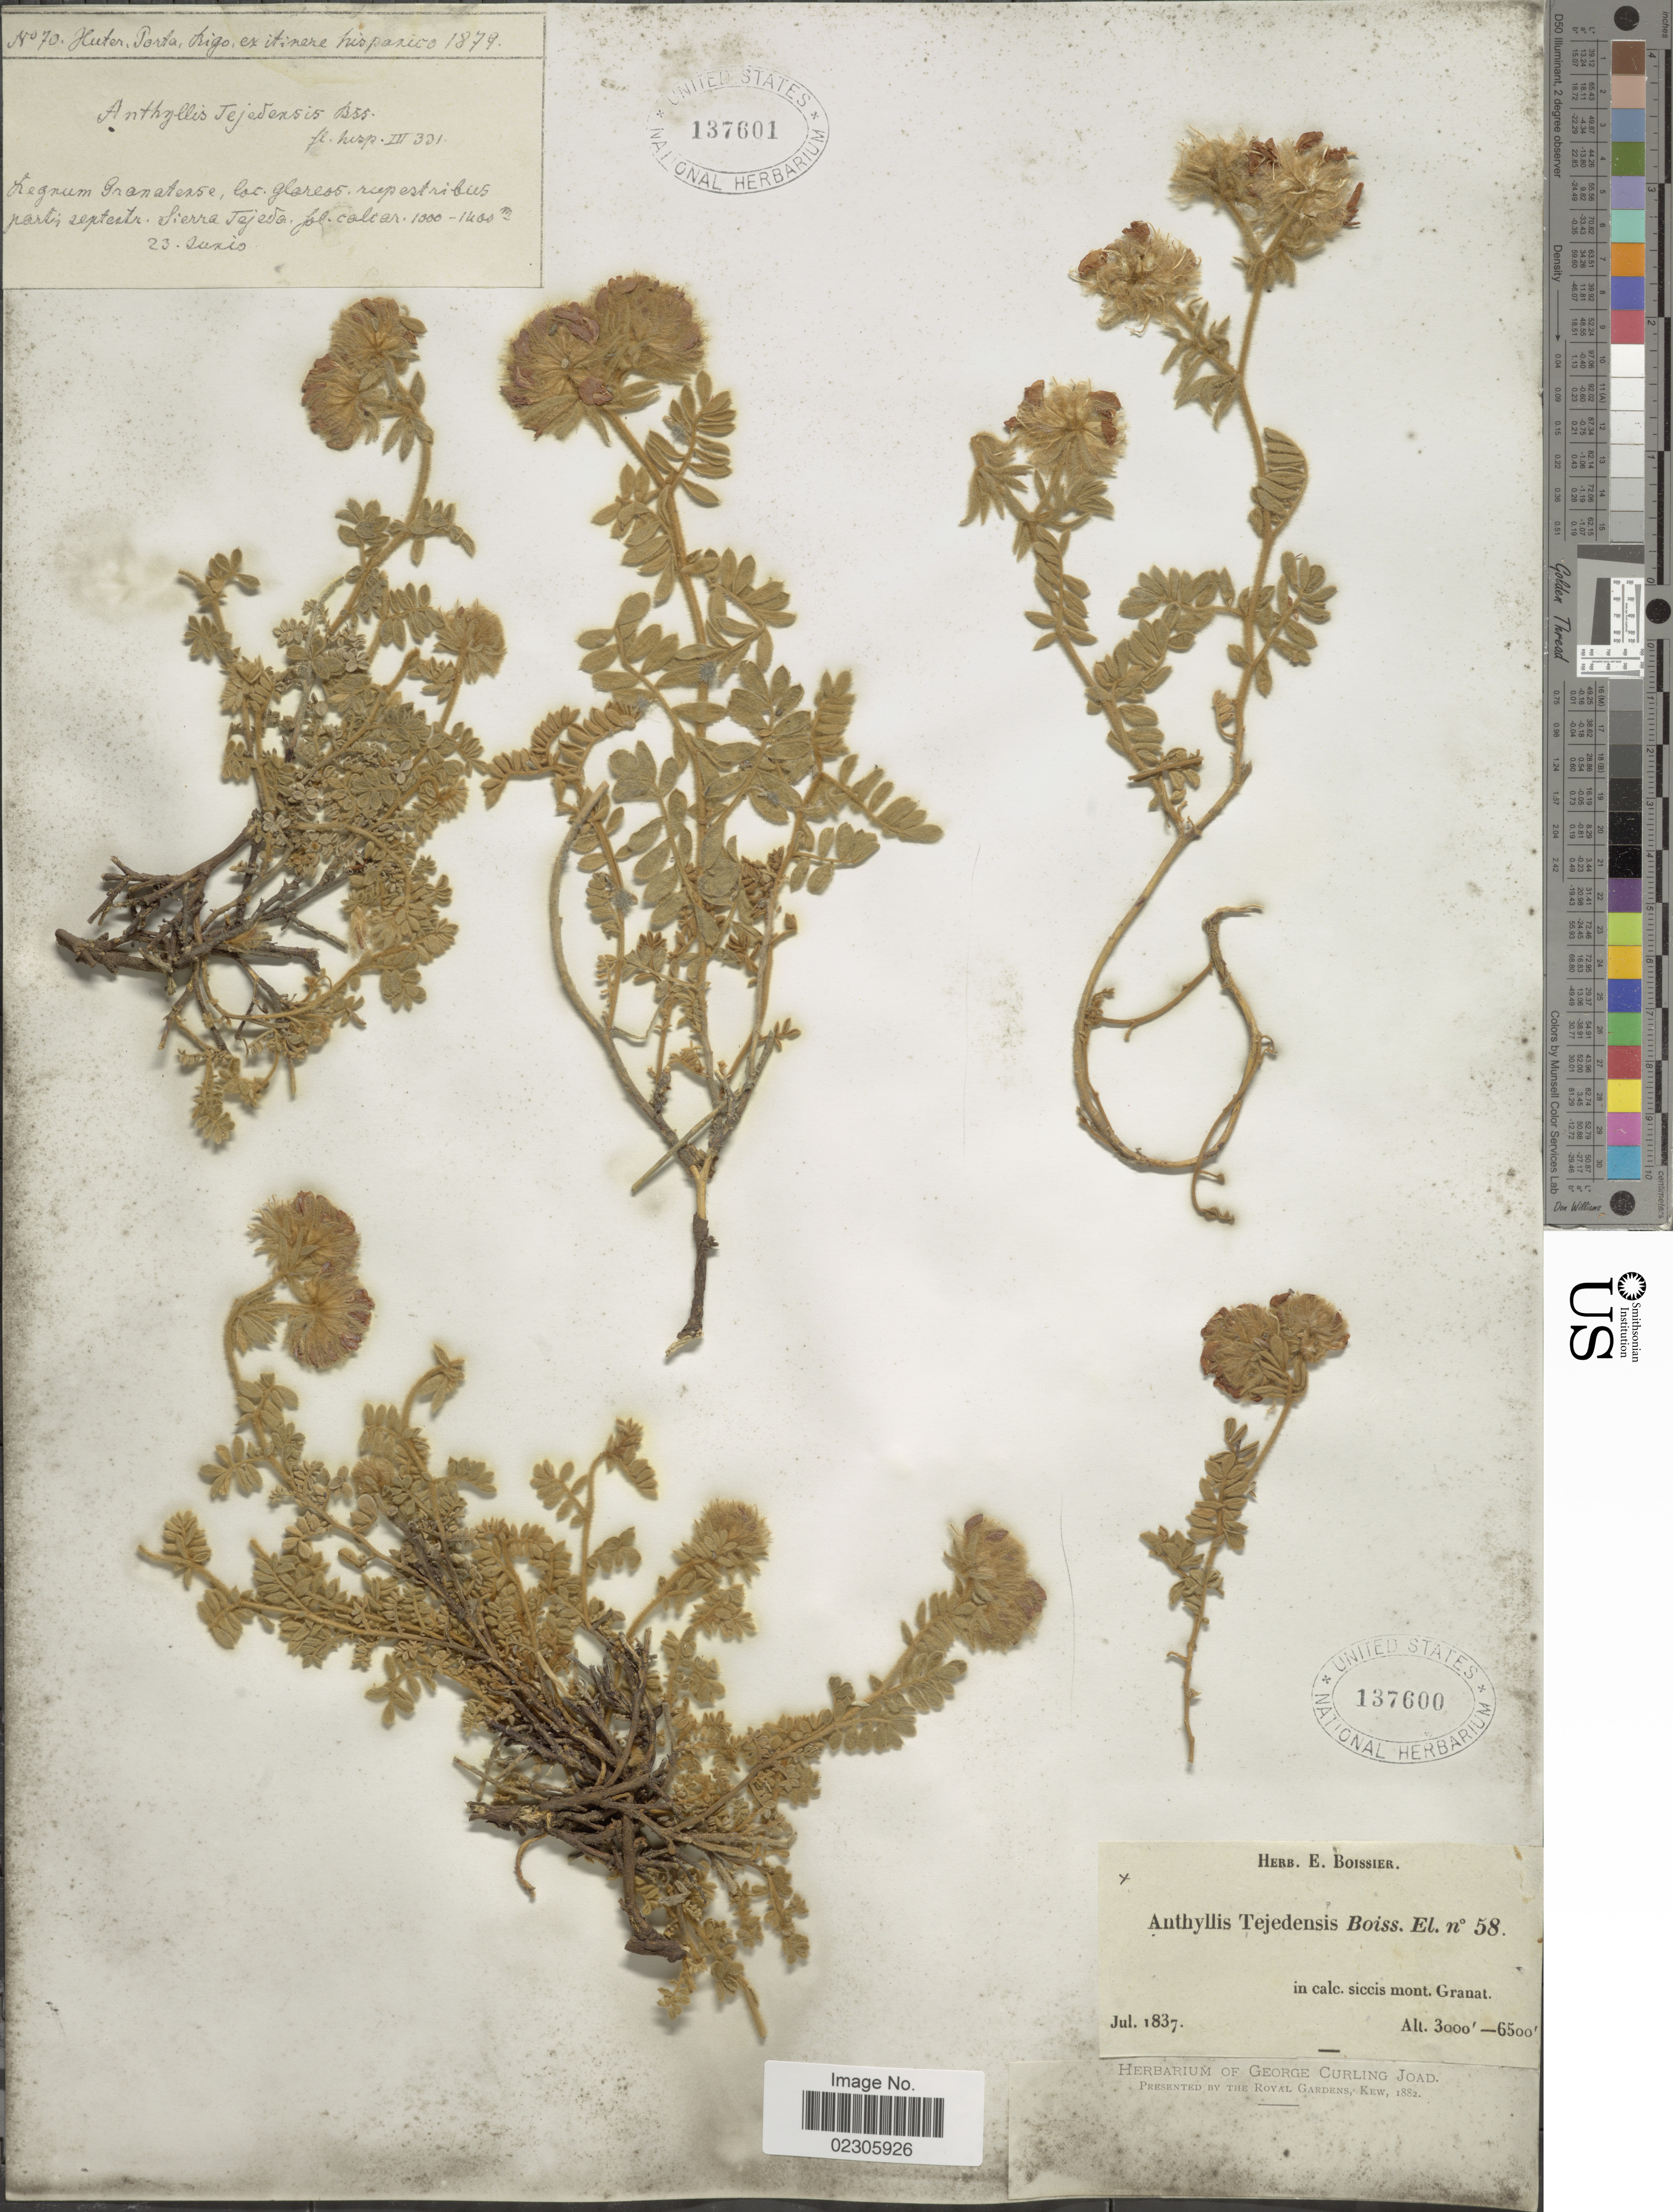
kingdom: Plantae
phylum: Tracheophyta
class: Magnoliopsida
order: Fabales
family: Fabaceae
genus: Anthyllis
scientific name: Anthyllis tejedensis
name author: Boiss.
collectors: -. Huter, -- Porta & -- Rigo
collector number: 70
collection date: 1879-06-23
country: Spain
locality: Hispanico, regnum Granatense, Sierra Tejeda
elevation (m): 1000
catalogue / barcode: US 137601